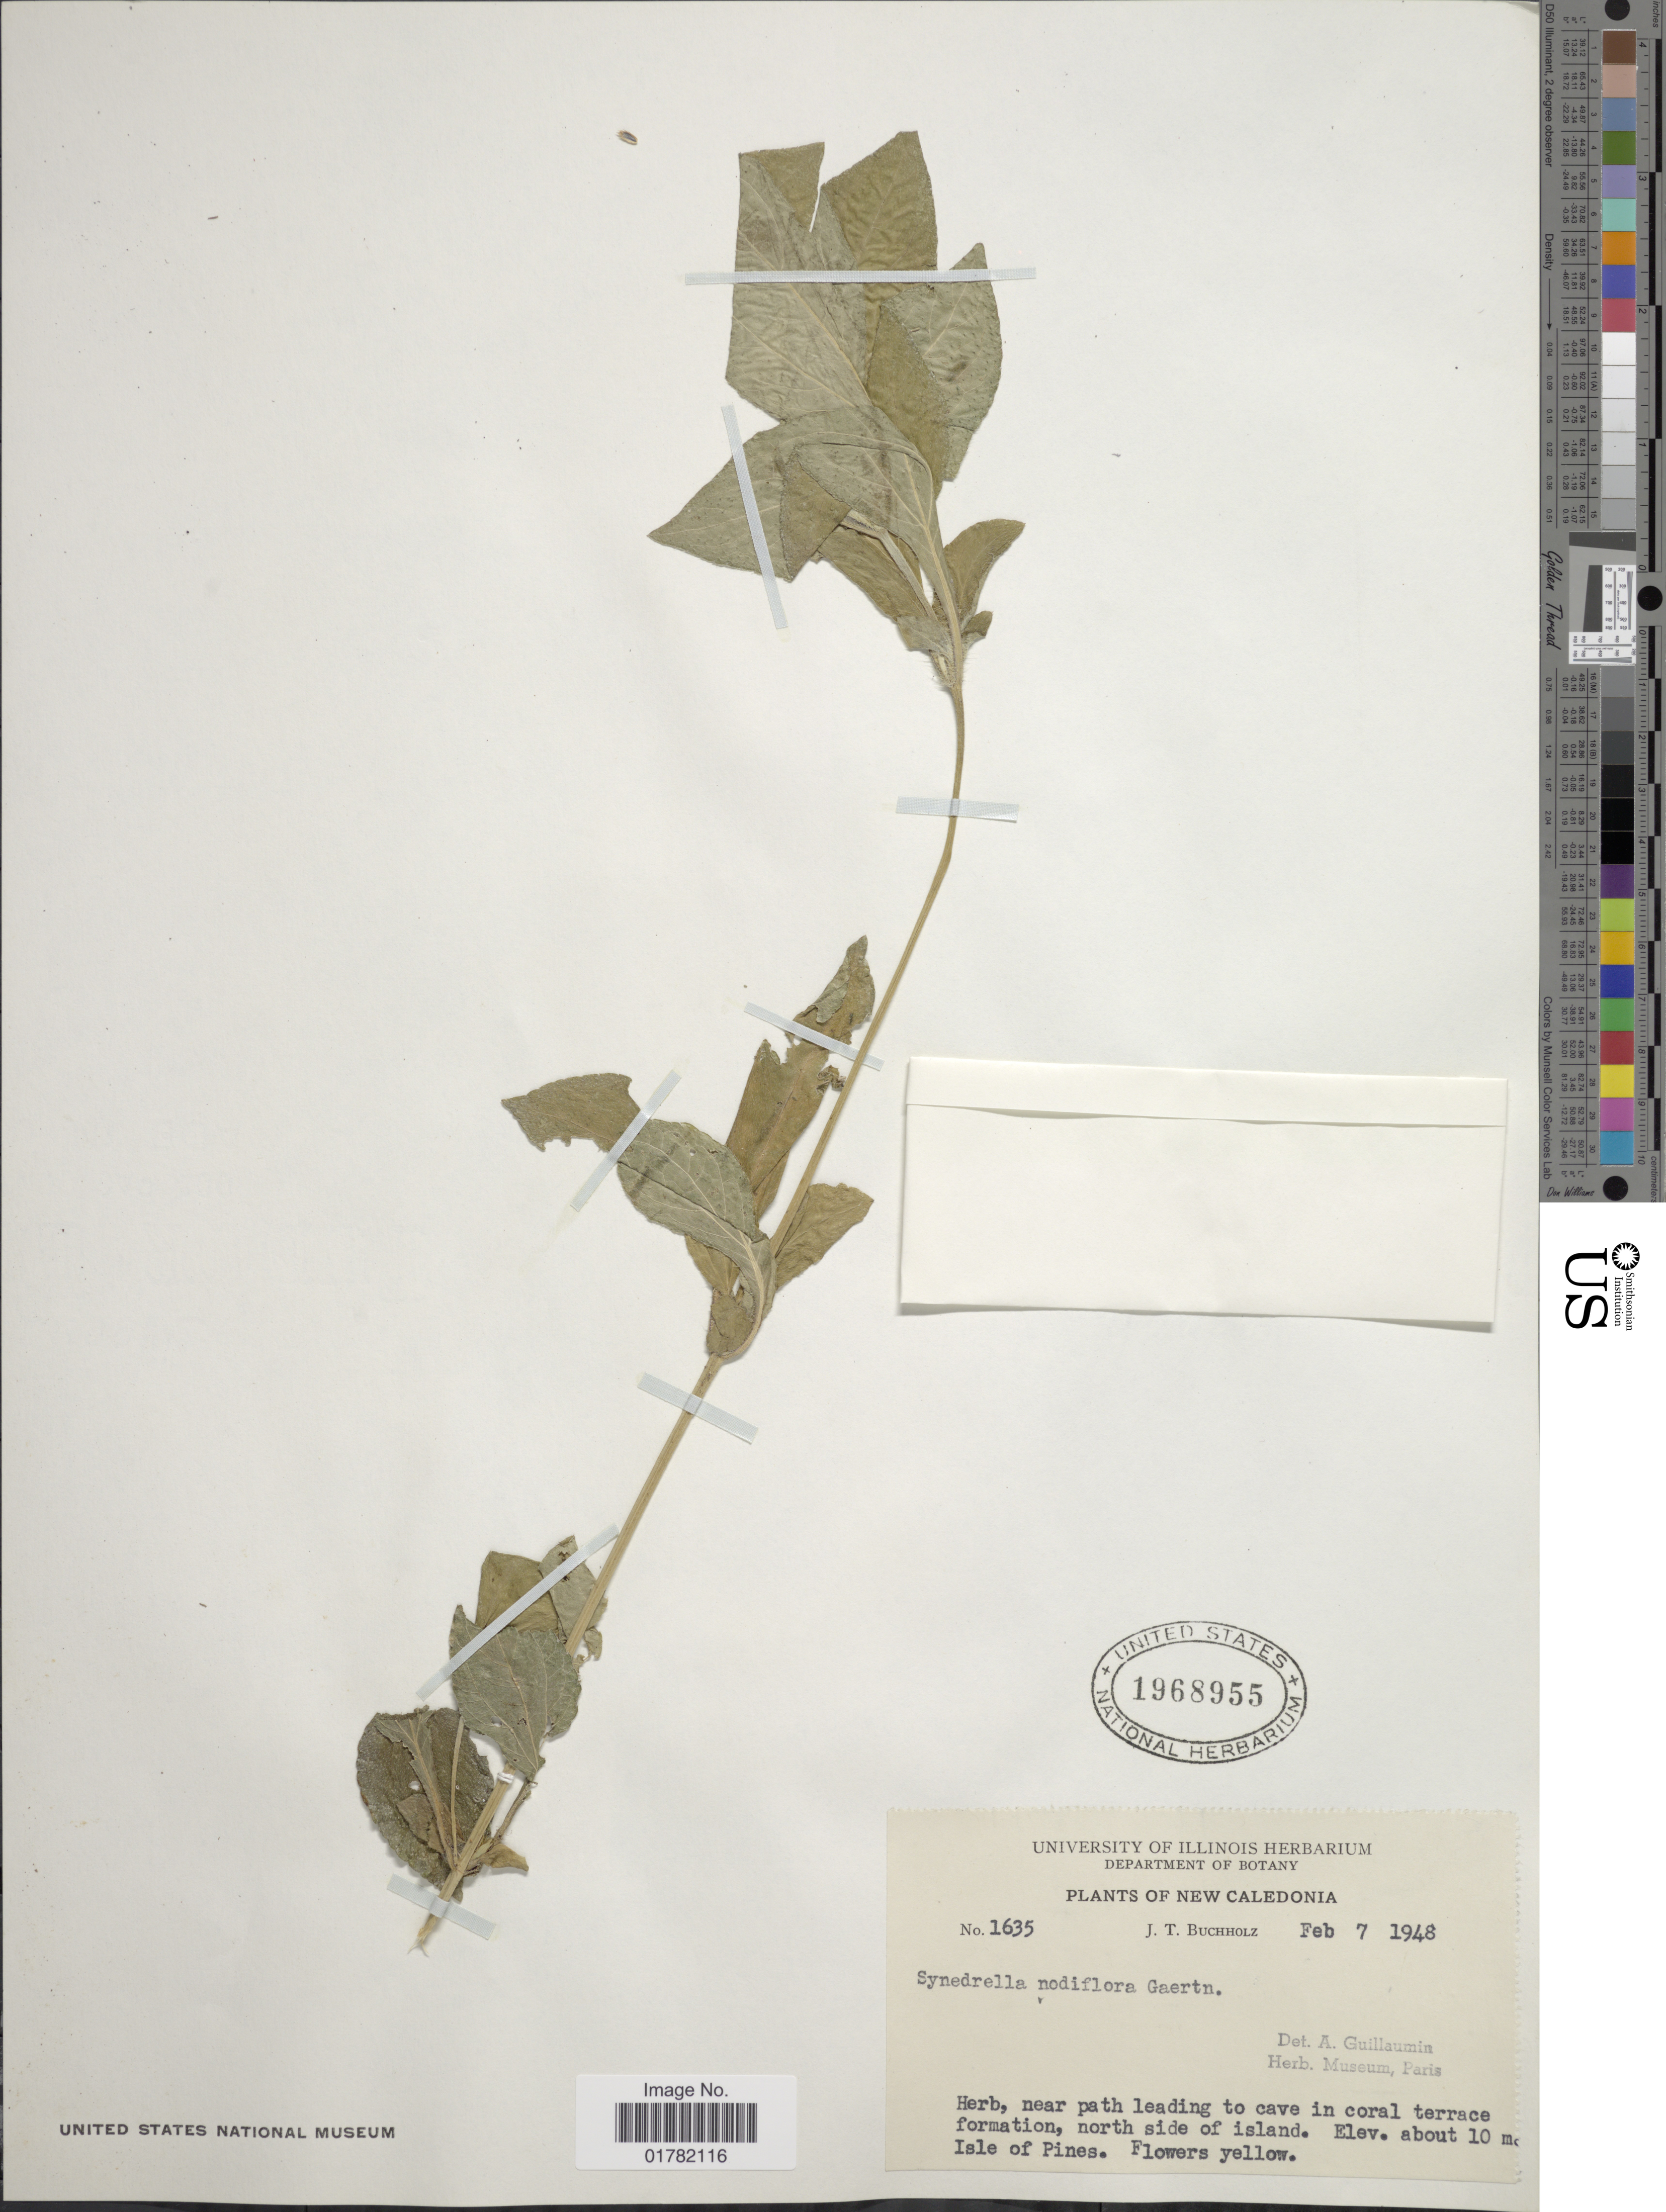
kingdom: Plantae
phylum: Tracheophyta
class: Magnoliopsida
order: Asterales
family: Asteraceae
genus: Synedrella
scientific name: Synedrella nodiflora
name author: (L.) Gaertn.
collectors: J. T. Buchholz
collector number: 1635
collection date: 1948-02-07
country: New Caledonia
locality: Near path leading to cave in coral terrace formation, north side of island, Isle of Pines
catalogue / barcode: US 1968955